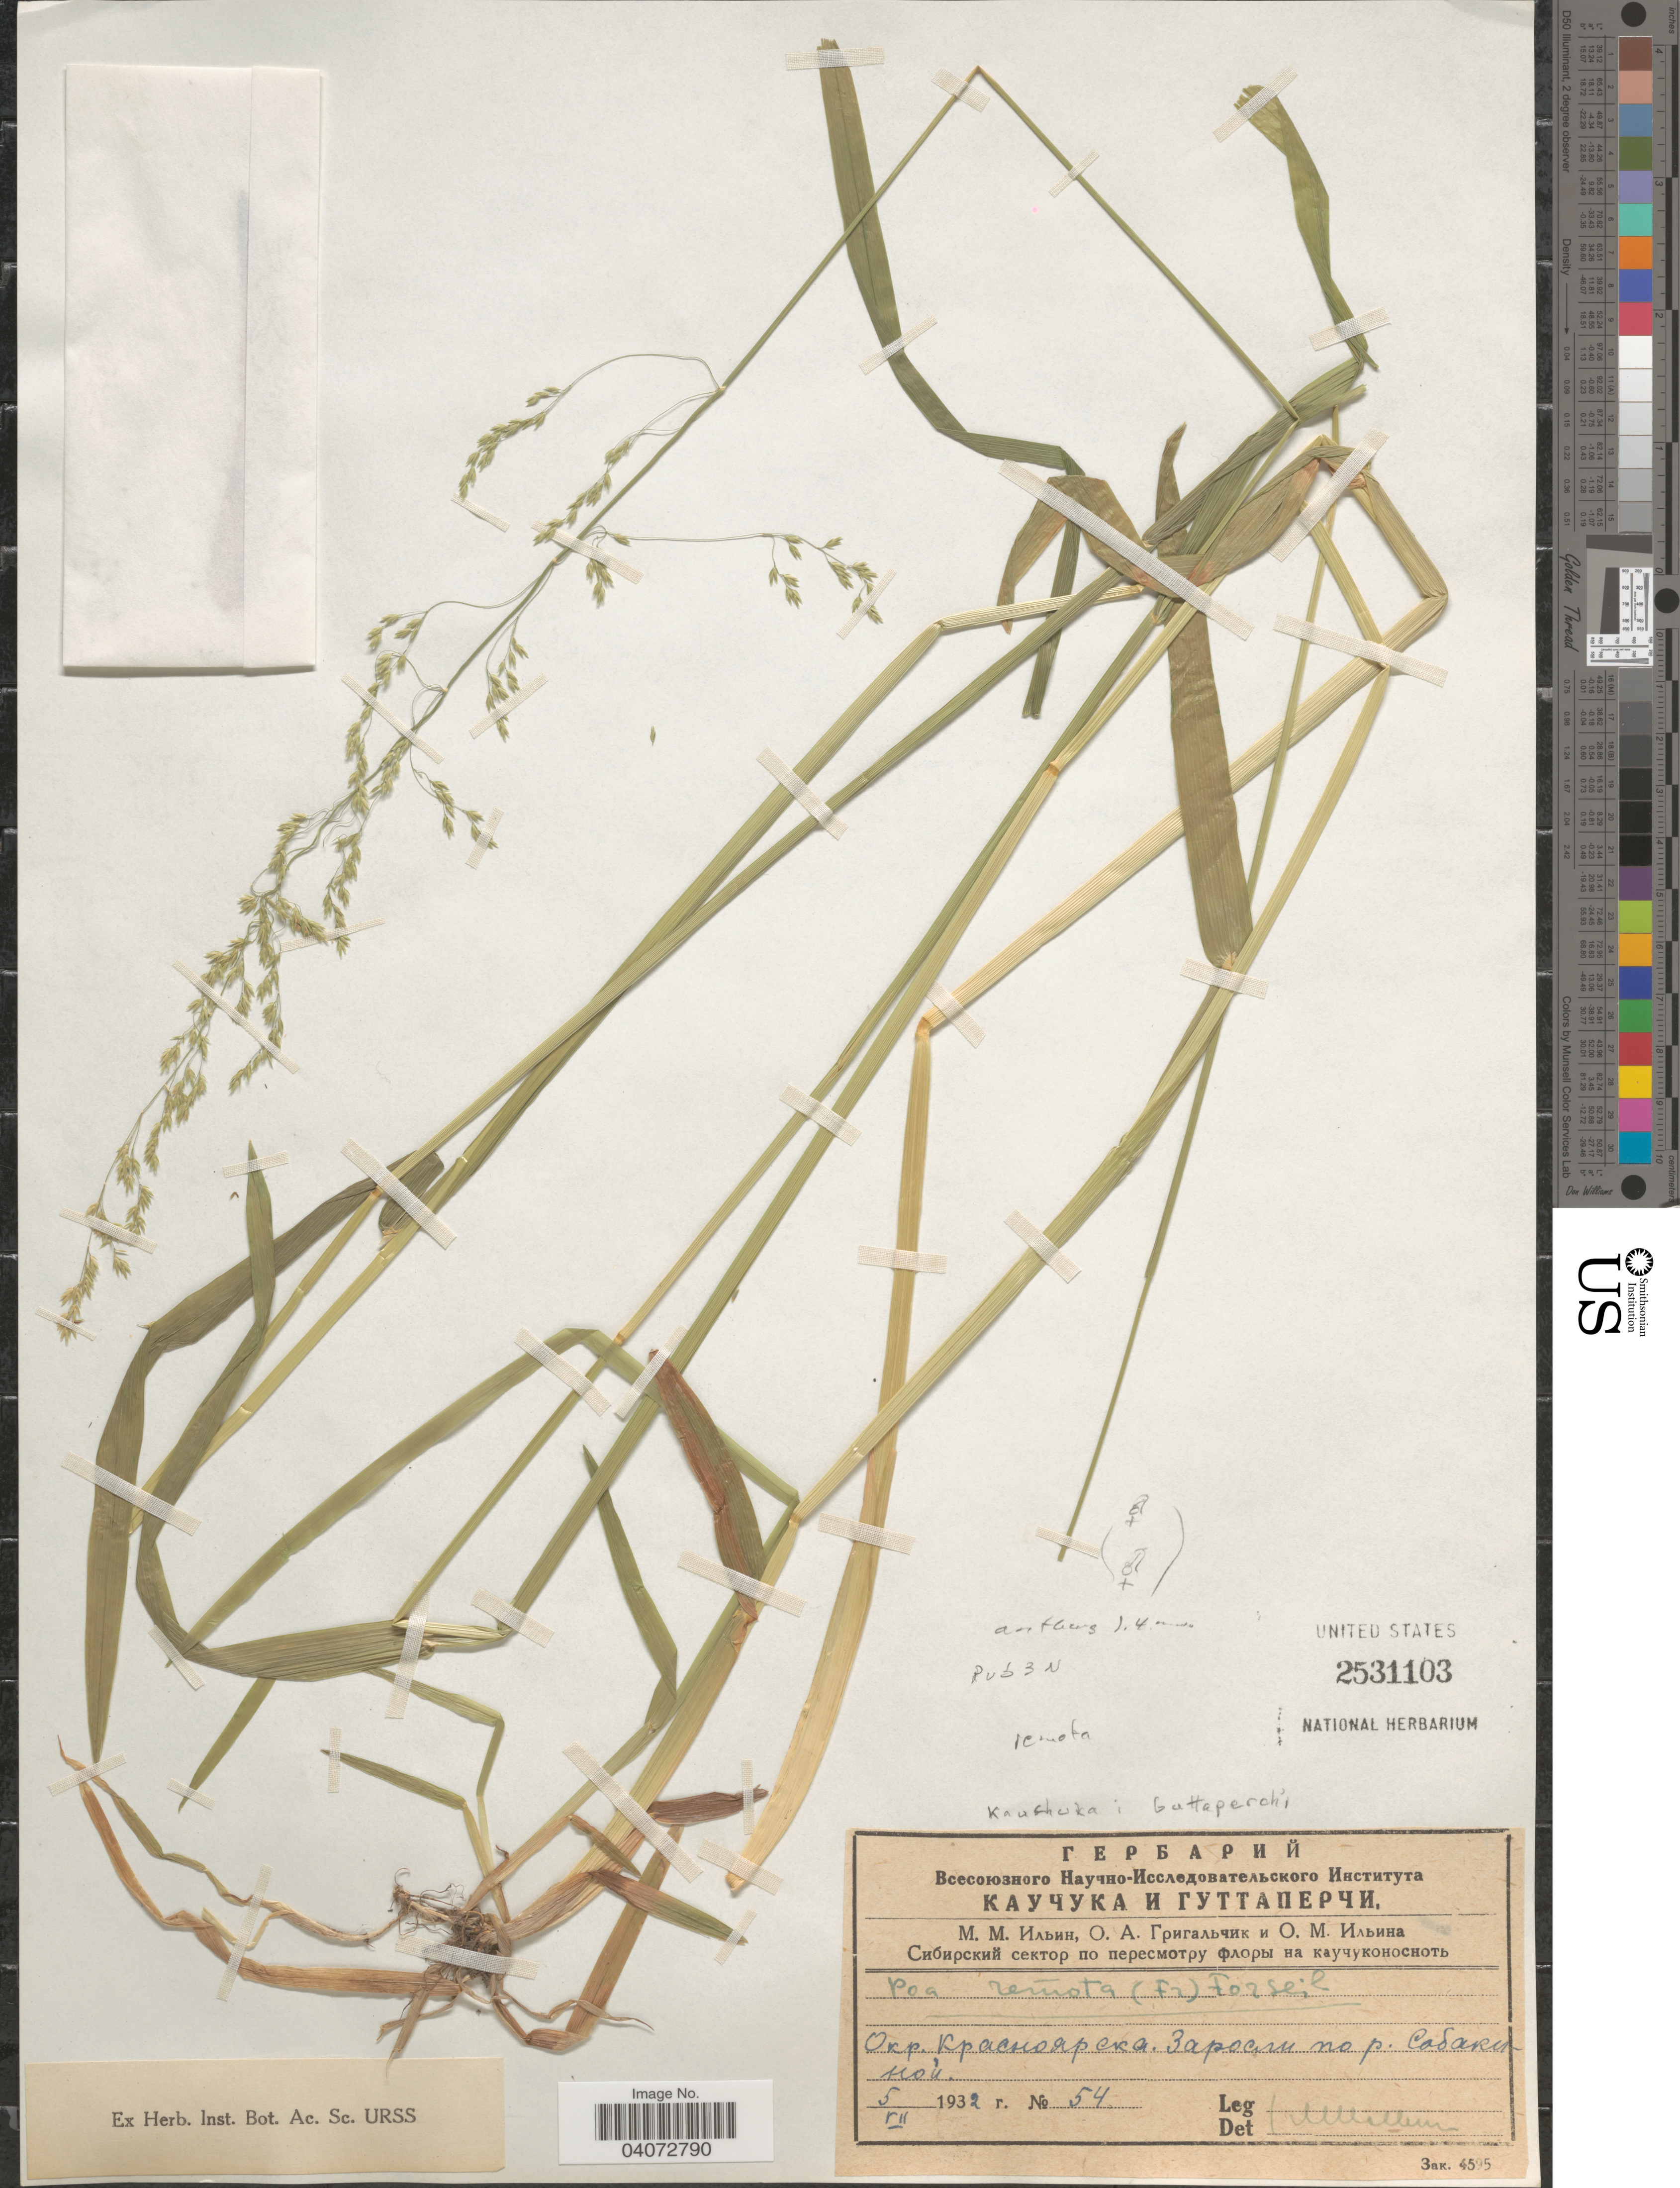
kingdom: Plantae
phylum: Tracheophyta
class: Liliopsida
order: Poales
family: Poaceae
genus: Poa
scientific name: Poa remota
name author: Forselles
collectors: A. Ilin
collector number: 54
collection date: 1932-07-05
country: Russian Federation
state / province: Krasnoyarsk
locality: River Sobakina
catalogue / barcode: US 2531103